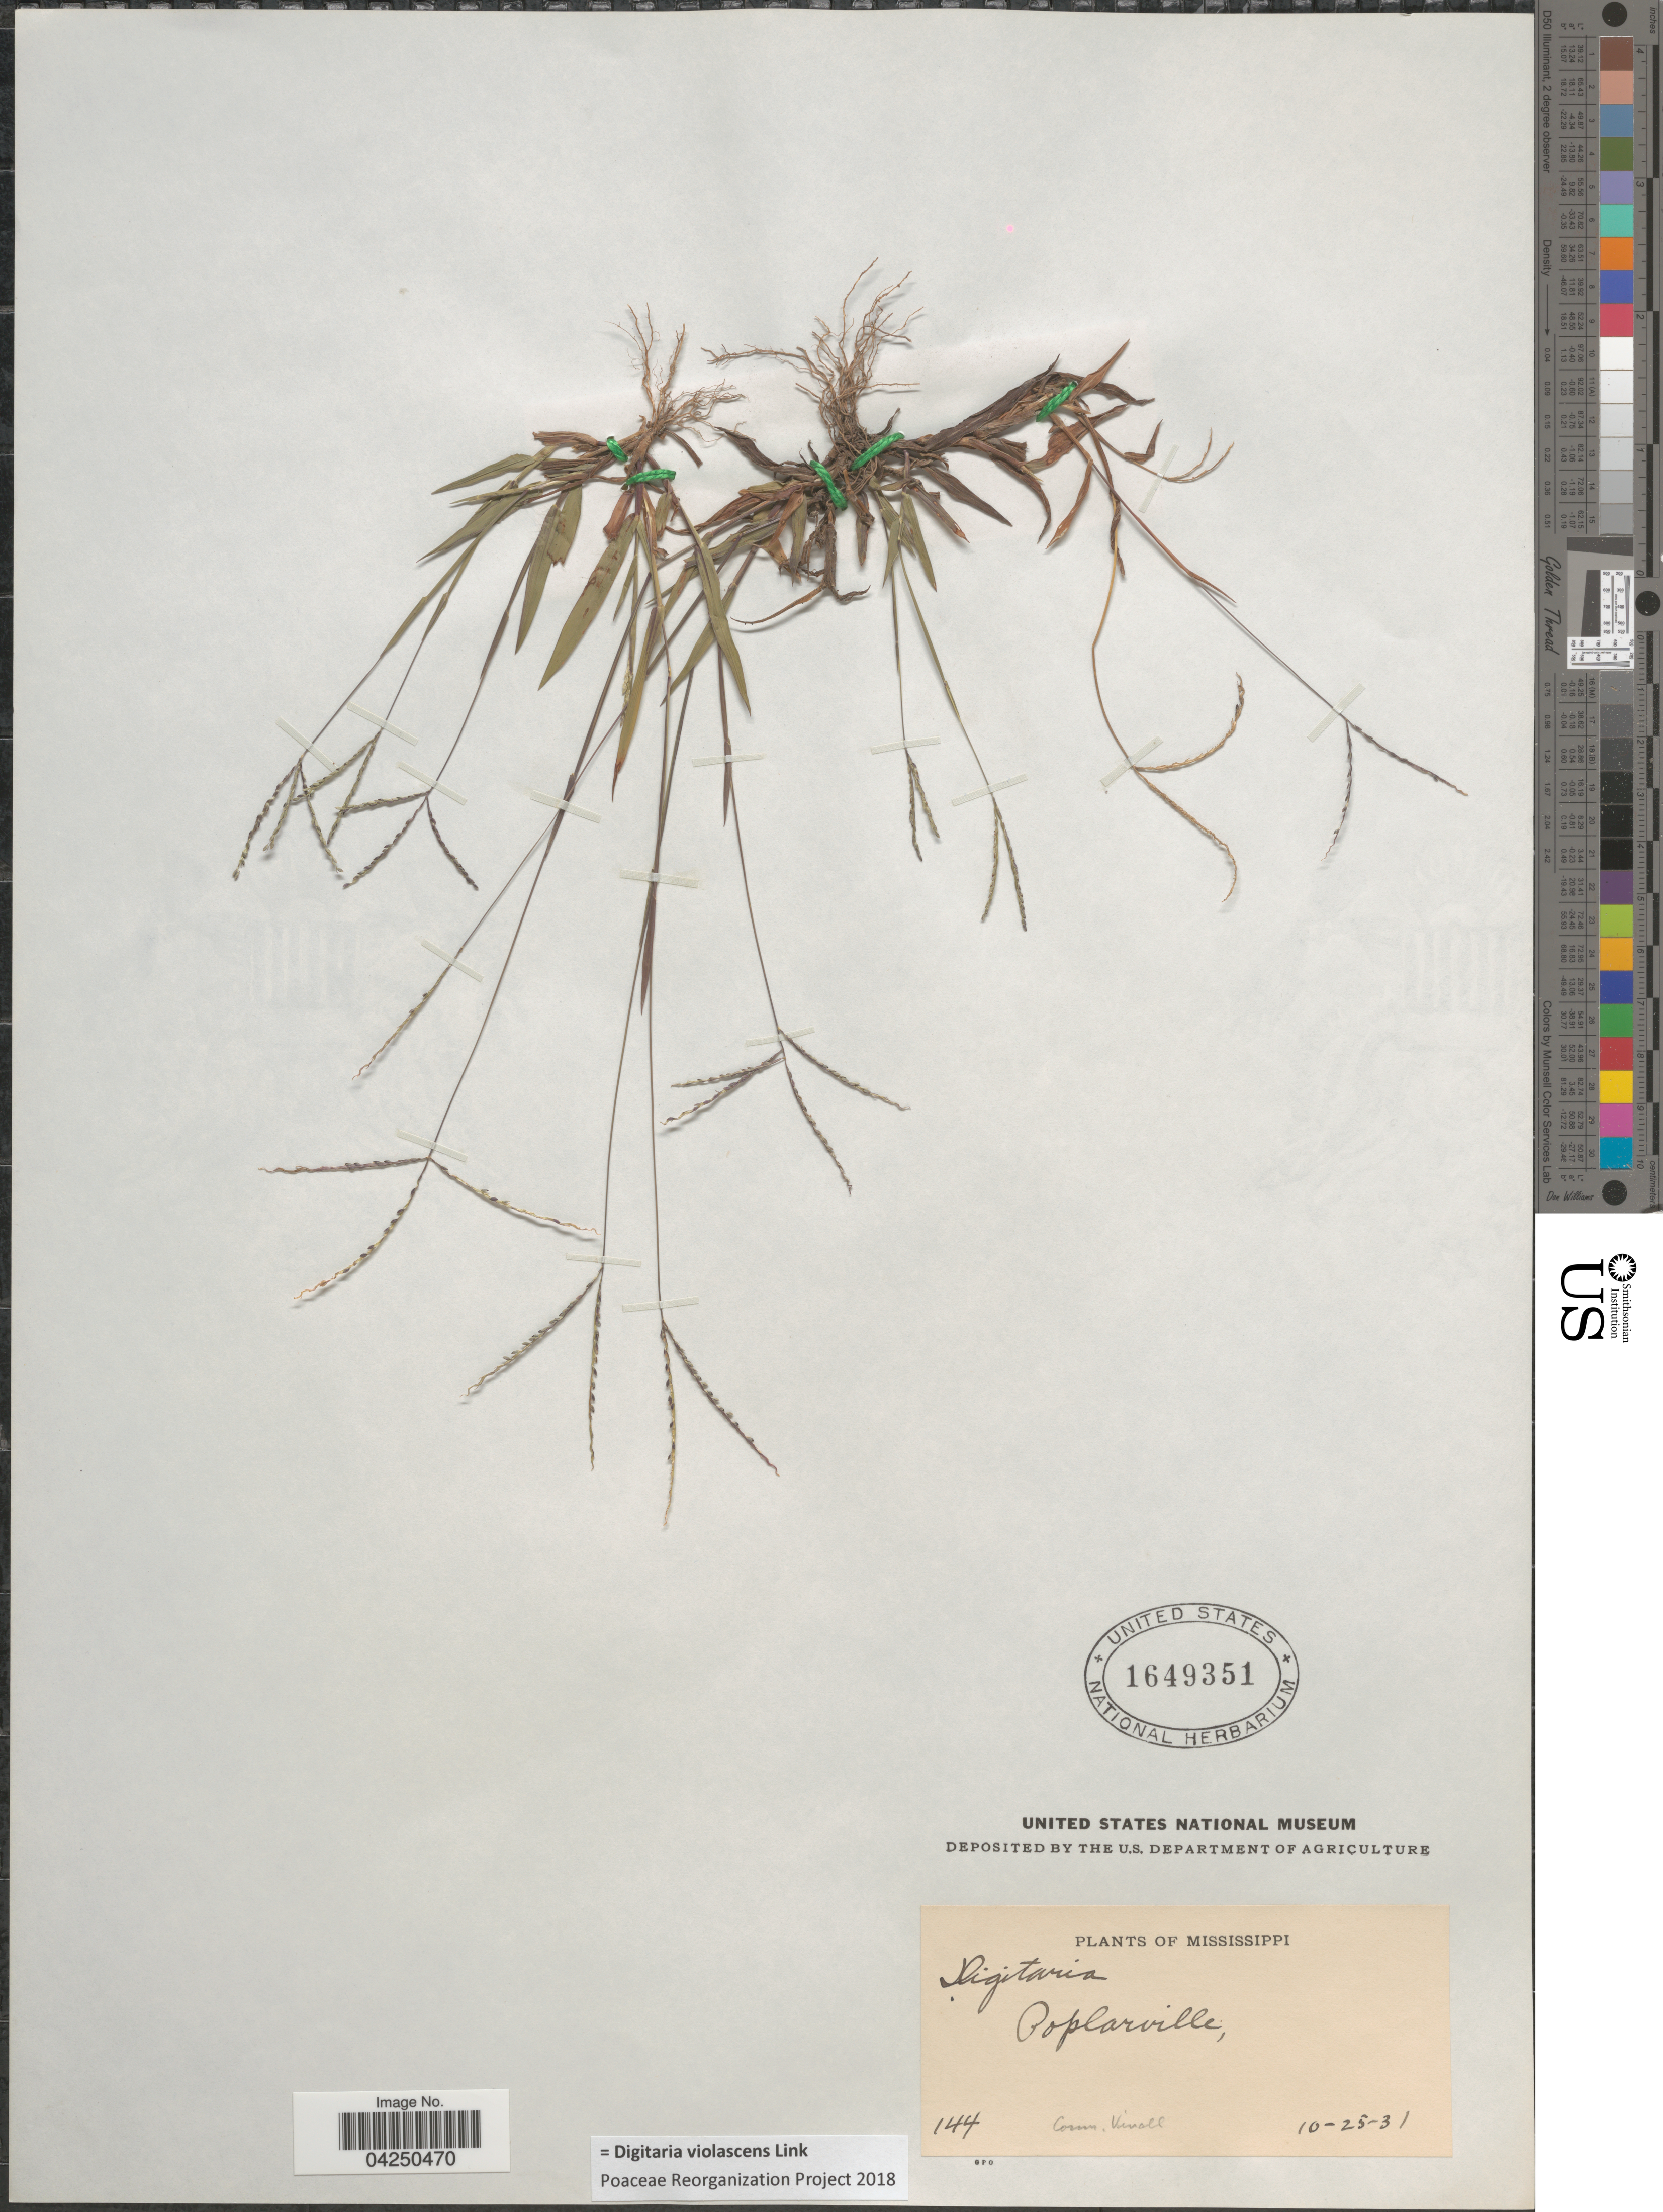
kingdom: Plantae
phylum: Tracheophyta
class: Liliopsida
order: Poales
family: Poaceae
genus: Digitaria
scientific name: Digitaria violascens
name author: Link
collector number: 144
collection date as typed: Transcribed d/m/y: 25/10/31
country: United States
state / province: Mississippi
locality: Poplarville.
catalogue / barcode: US 1649351